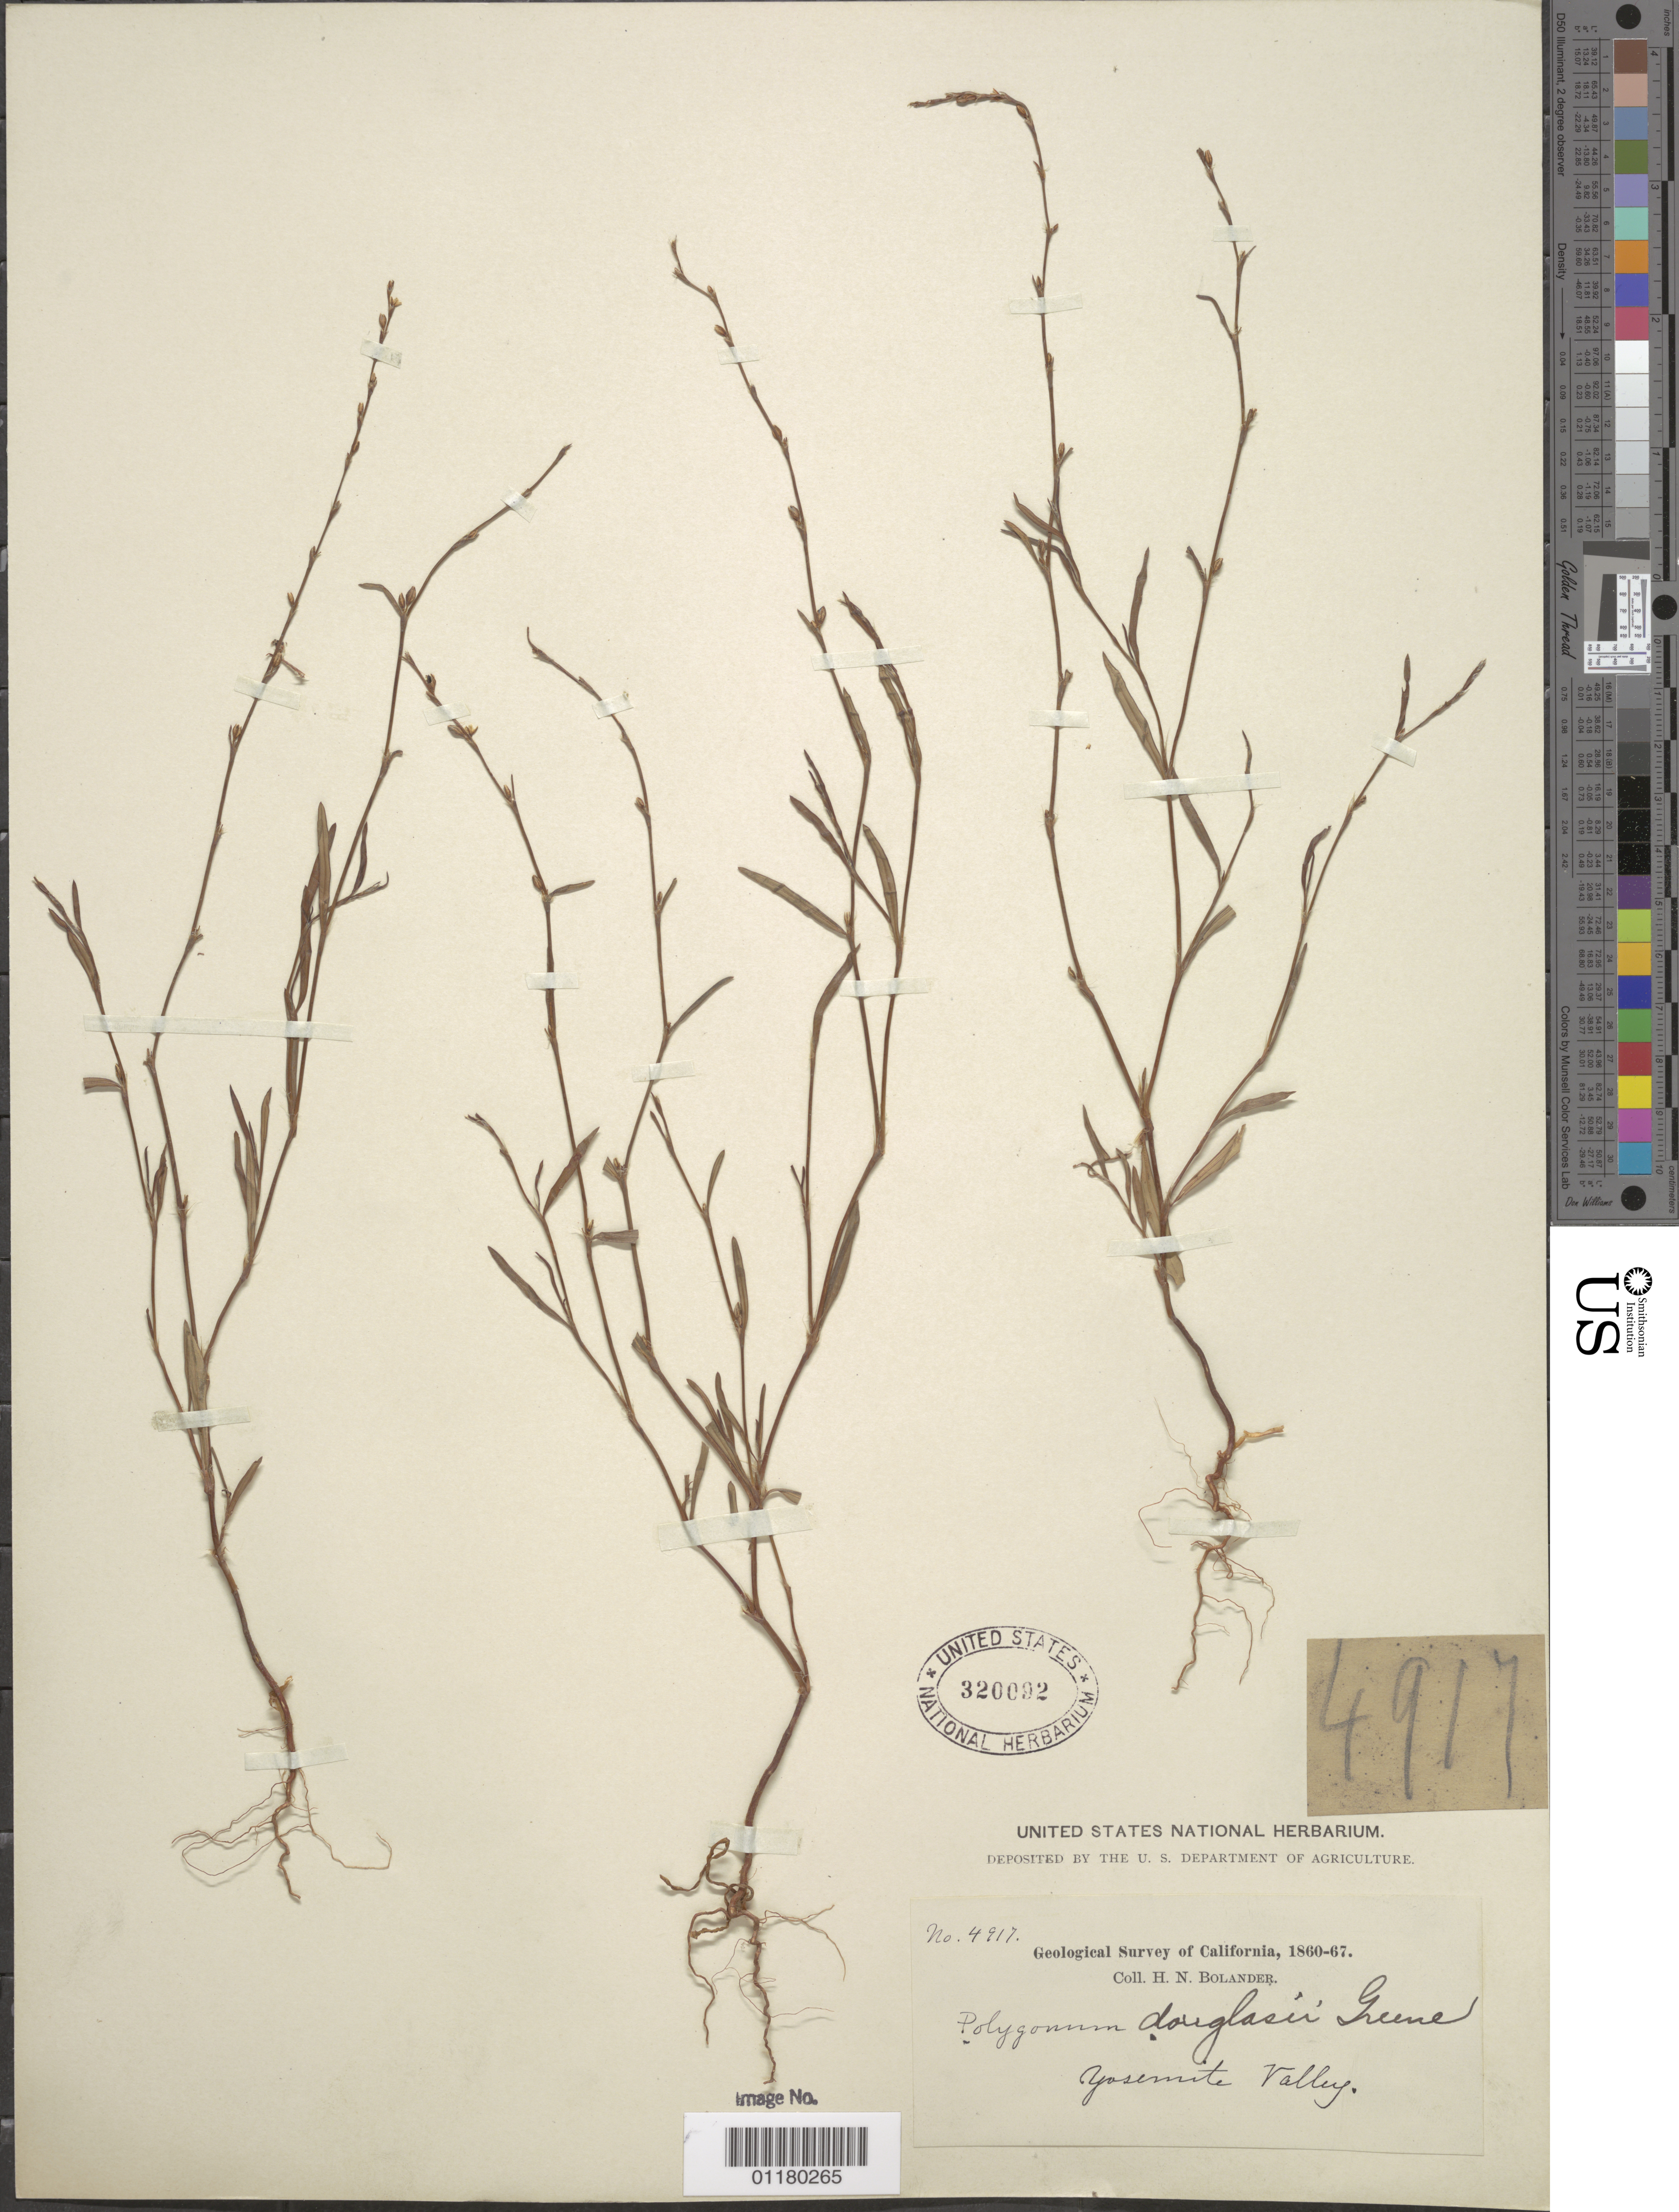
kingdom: Plantae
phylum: Tracheophyta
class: Magnoliopsida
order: Caryophyllales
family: Polygonaceae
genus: Polygonum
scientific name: Polygonum douglasii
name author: Greene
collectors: H. Bolander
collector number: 4917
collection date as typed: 1860 to -- -- 1867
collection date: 1860/1867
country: United States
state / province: California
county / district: Mariposa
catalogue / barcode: US 320092